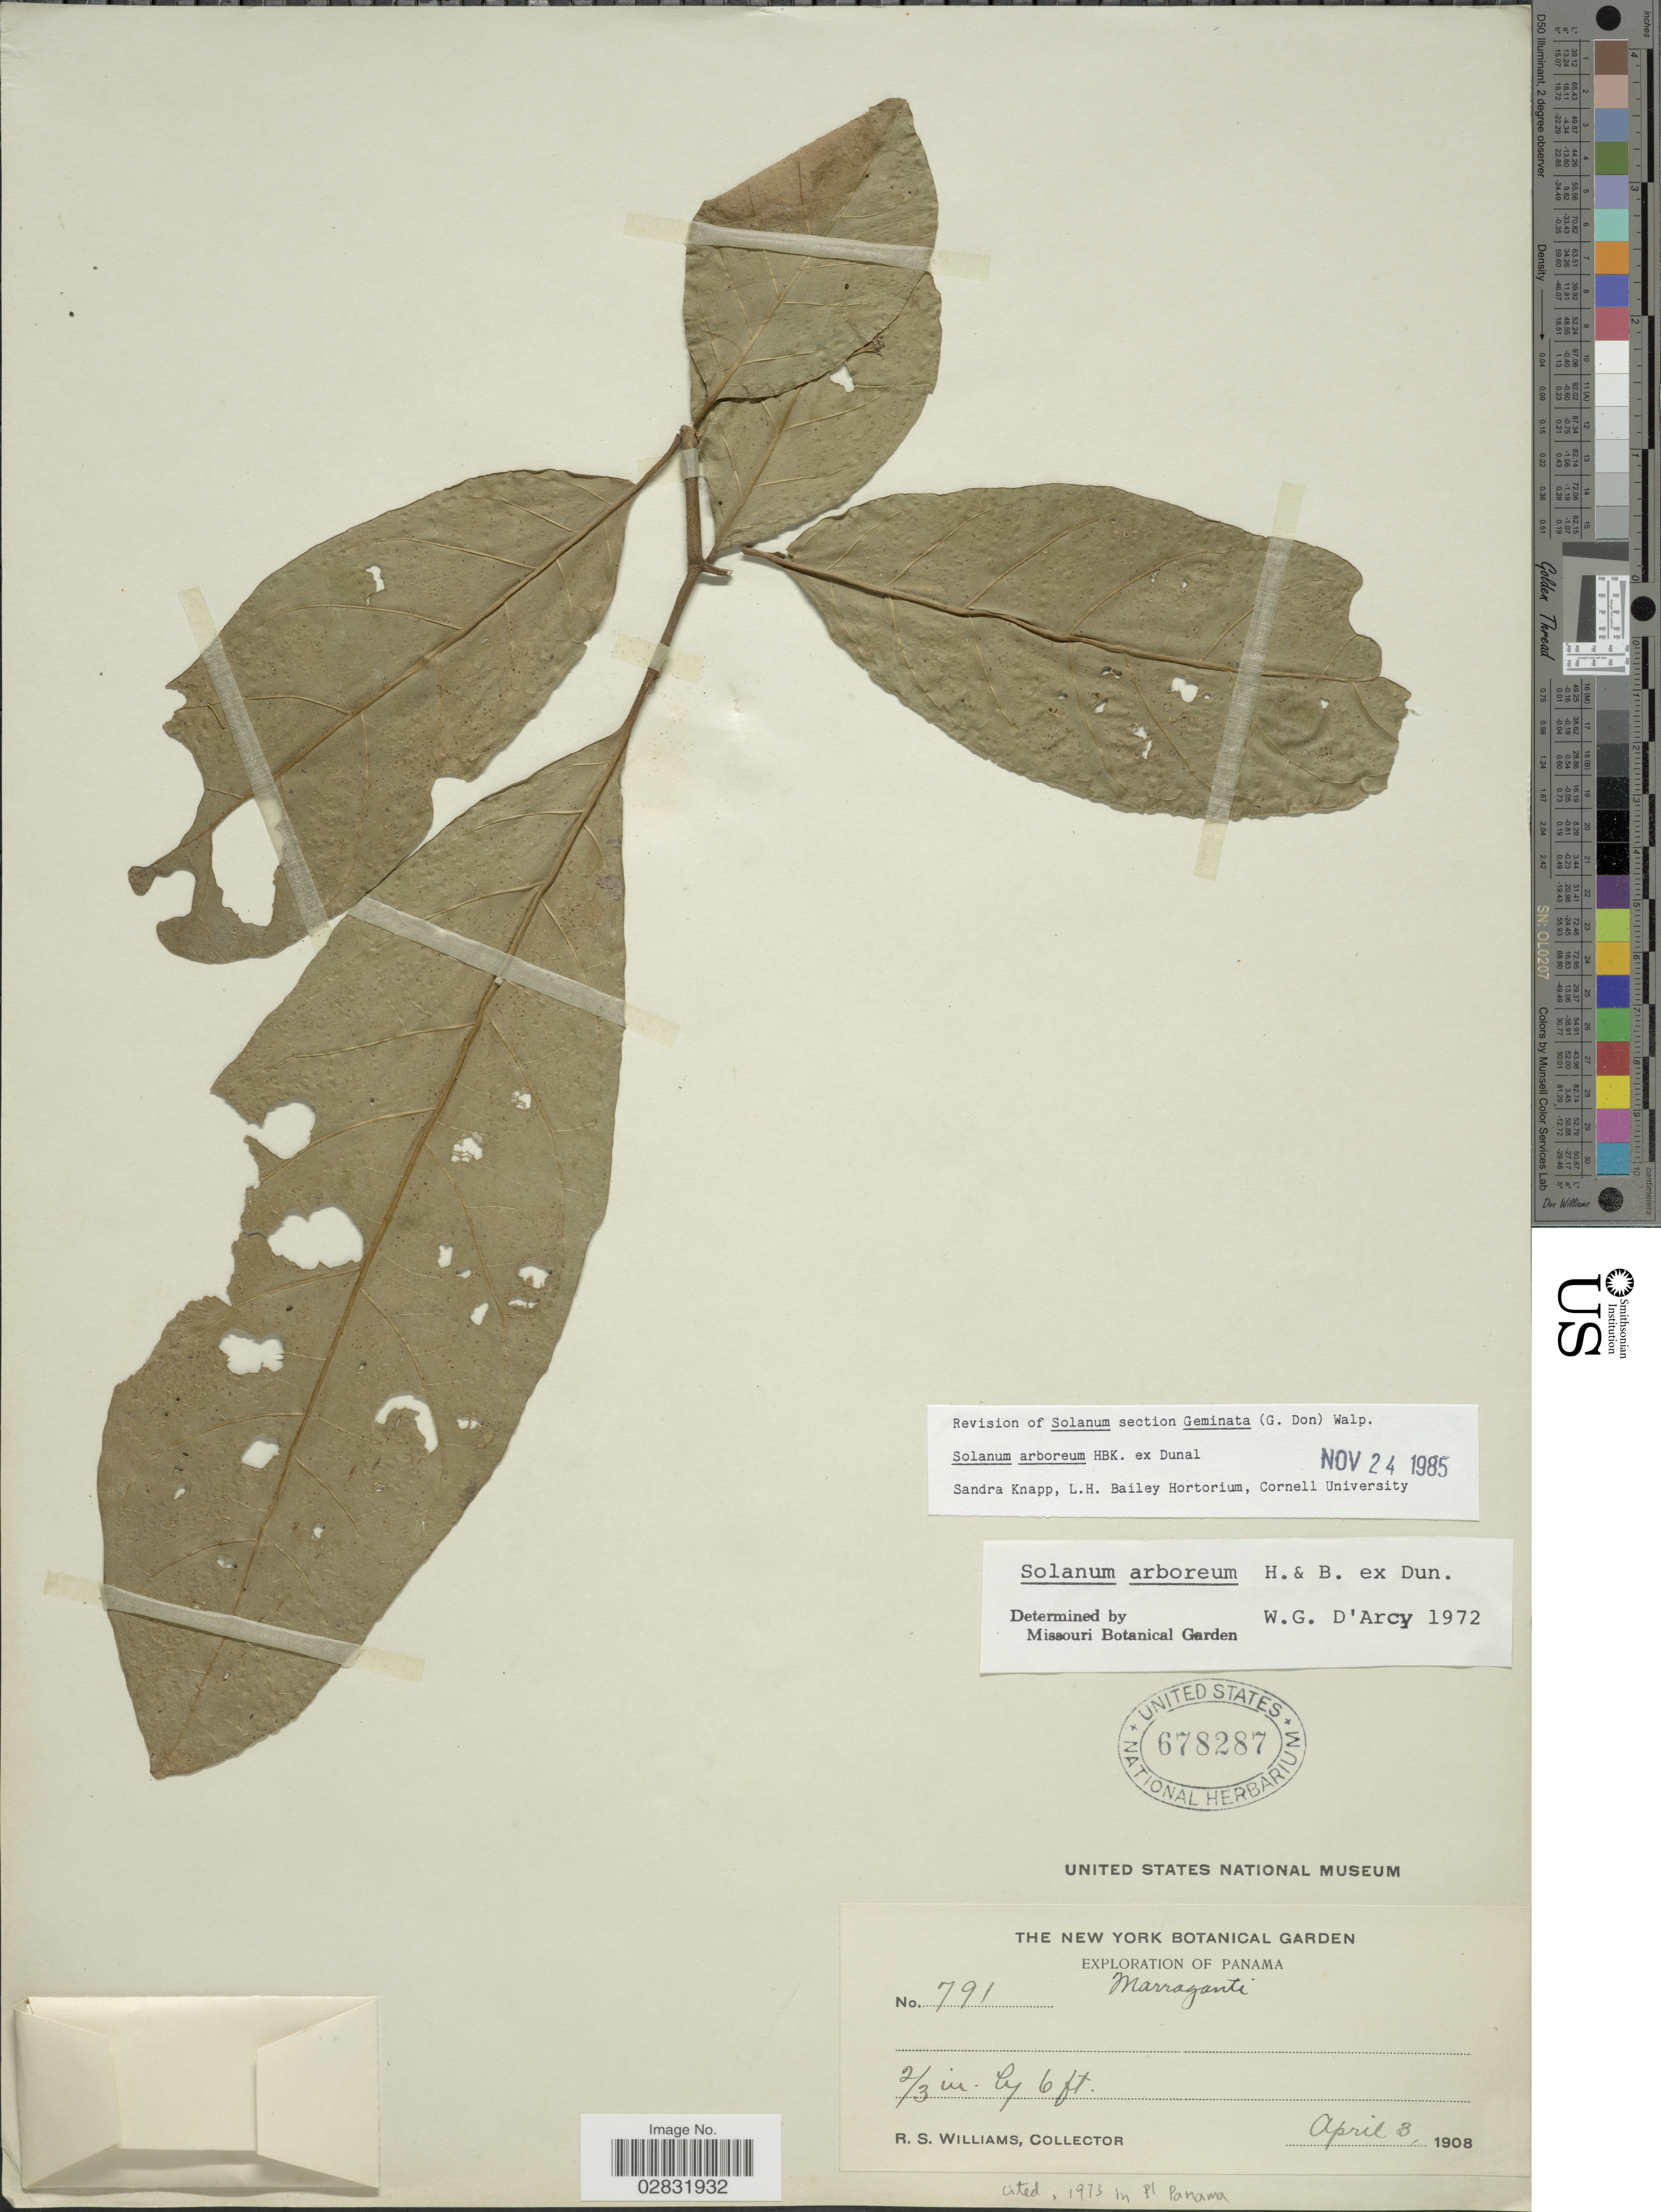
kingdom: Plantae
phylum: Tracheophyta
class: Magnoliopsida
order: Solanales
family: Solanaceae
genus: Solanum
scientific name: Solanum arboreum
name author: Dunal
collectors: R. S. Williams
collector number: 791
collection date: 1908-04-03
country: Panama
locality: Marraganti.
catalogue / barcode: US 678287